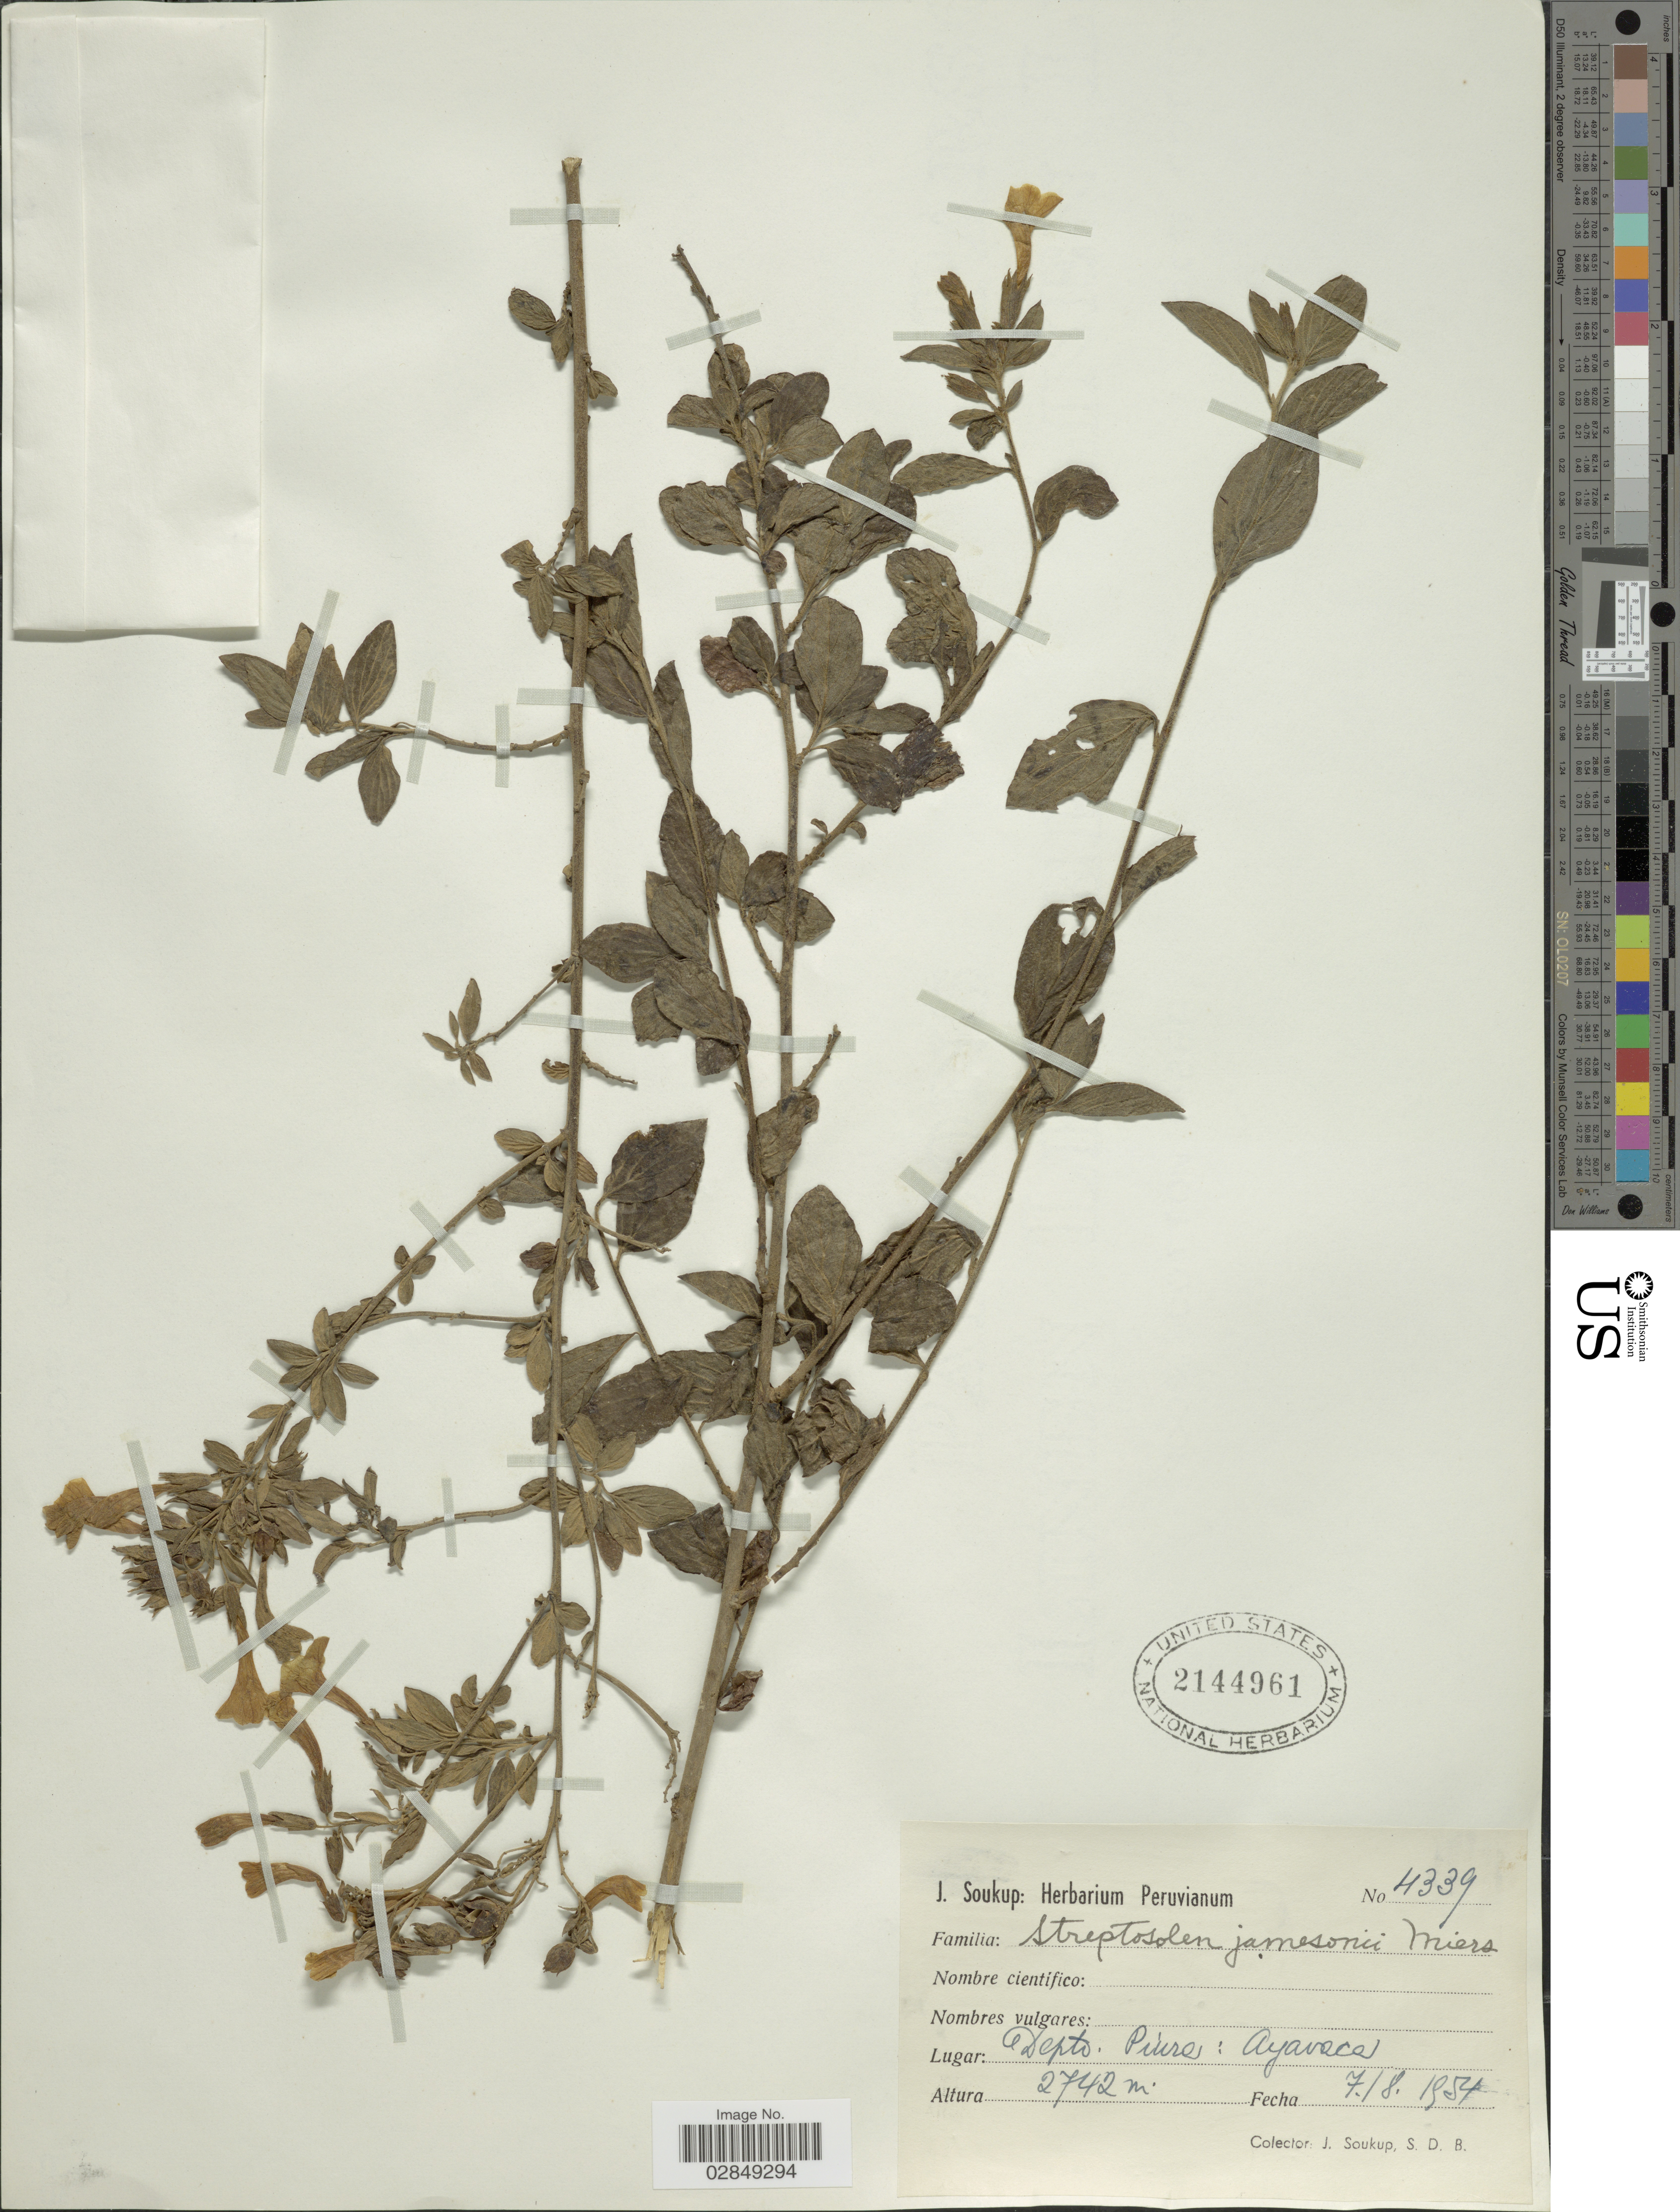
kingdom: Plantae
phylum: Tracheophyta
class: Magnoliopsida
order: Solanales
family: Solanaceae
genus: Streptosolen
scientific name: Streptosolen jamesonii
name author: (Benth.) Miers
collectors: J. Soukup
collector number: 4339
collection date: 1954-08-07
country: Peru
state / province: Piura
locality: Depto. Piura: Ayavaca.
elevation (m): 2742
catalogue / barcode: US 2144961